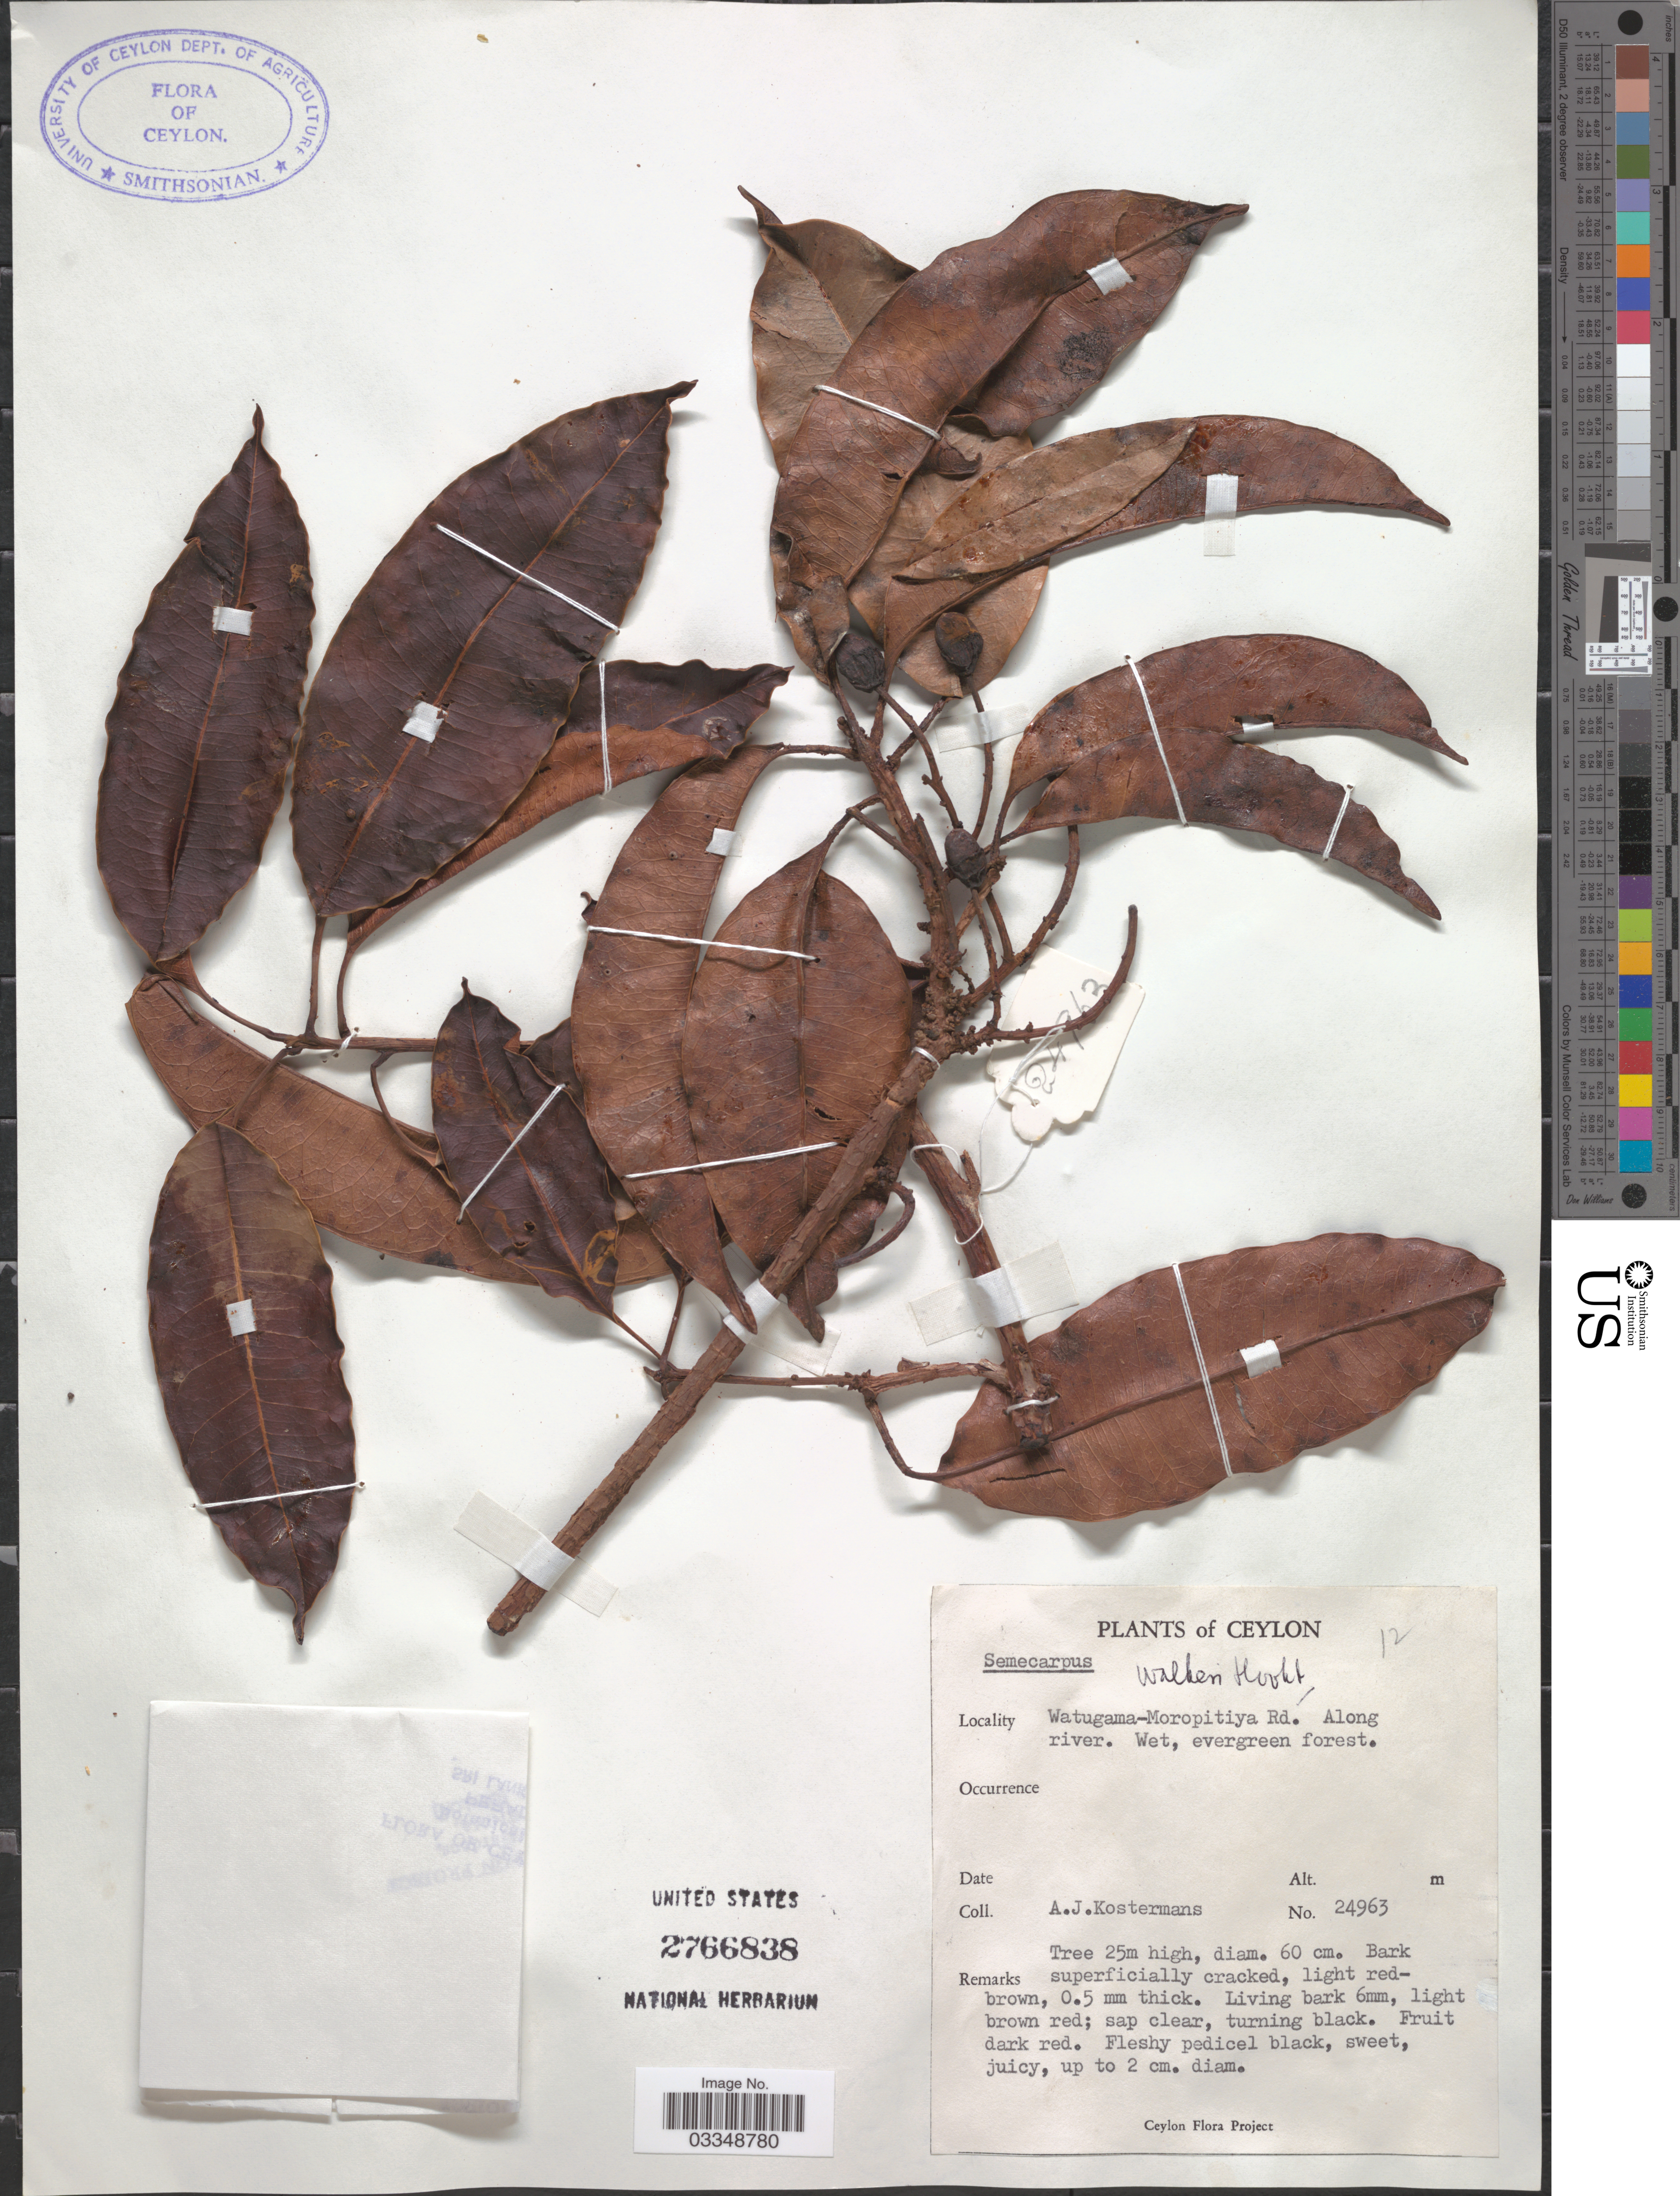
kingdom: Plantae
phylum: Tracheophyta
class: Magnoliopsida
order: Sapindales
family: Anacardiaceae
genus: Semecarpus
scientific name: Semecarpus walkeri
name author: Hook. f.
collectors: A. J. G. Kostermans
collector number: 24963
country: Sri Lanka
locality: Ceylon. Watugama-Moropitiya Rd. Along river.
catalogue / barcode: US 2766838